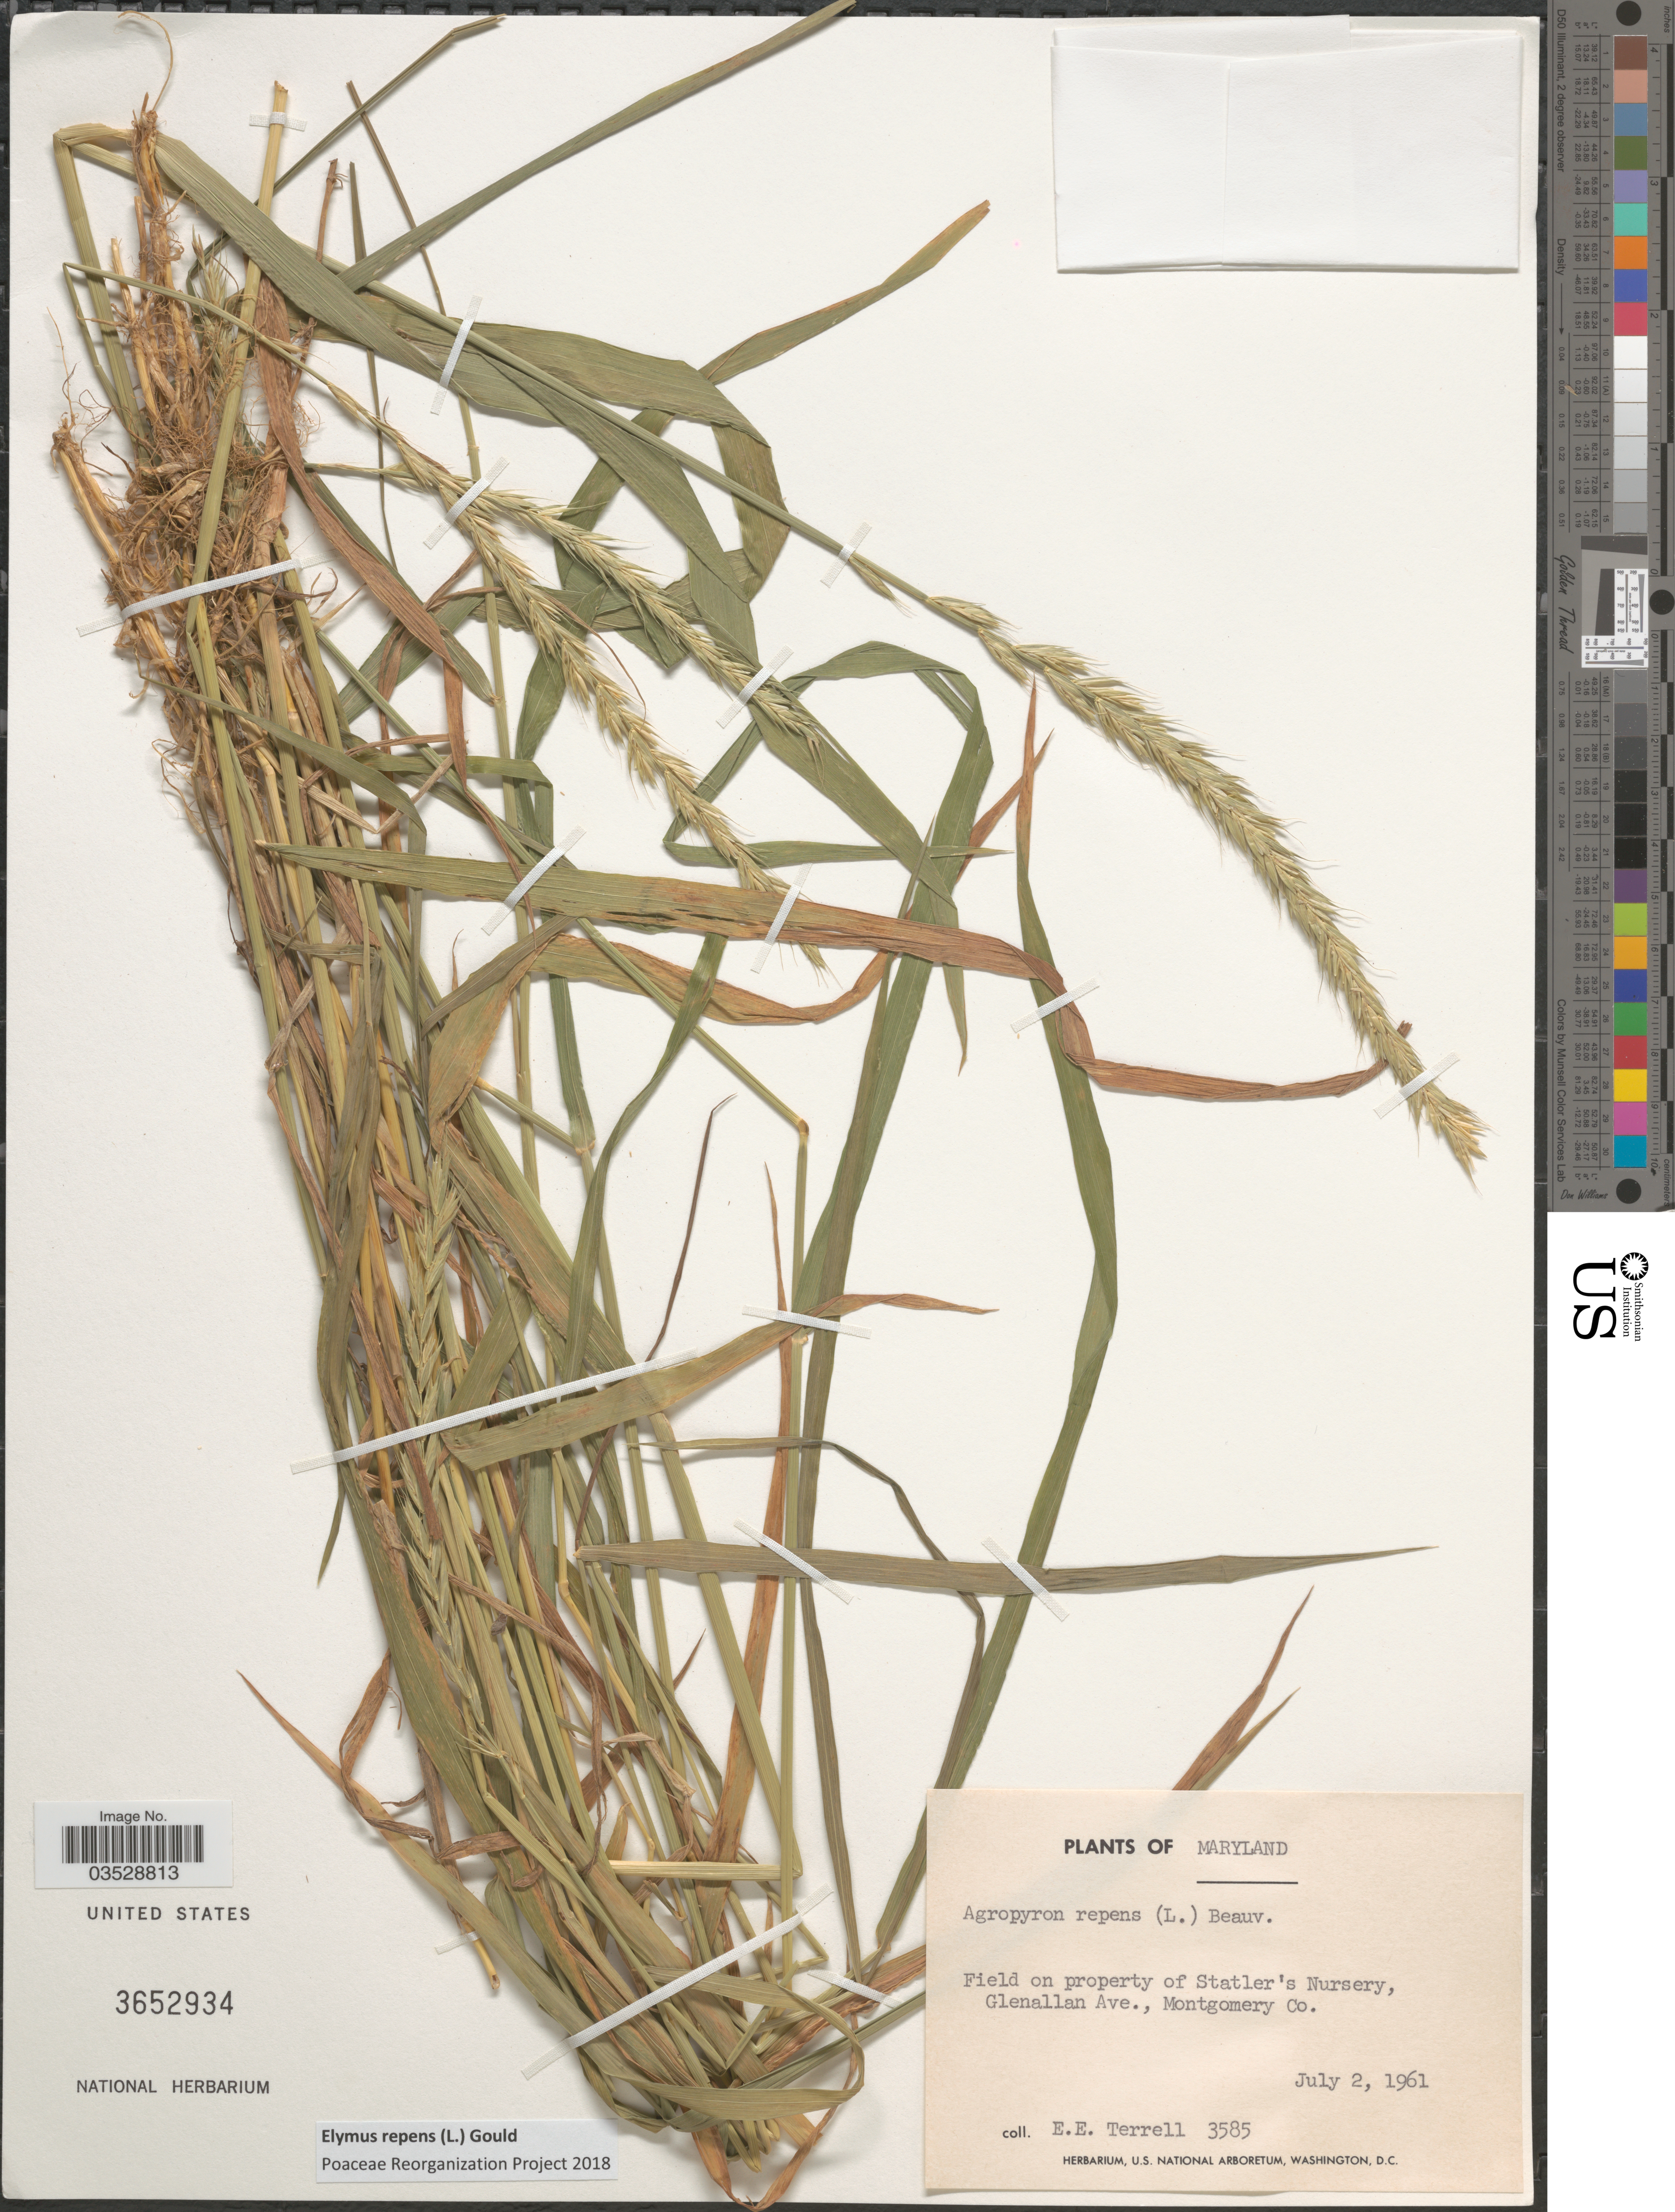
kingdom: Plantae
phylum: Tracheophyta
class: Liliopsida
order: Poales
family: Poaceae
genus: Elymus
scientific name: Elymus repens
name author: (L.) Gould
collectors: E. E. Terrell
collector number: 3585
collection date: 1961-07-02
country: United States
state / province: Maryland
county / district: Montgomery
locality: Field on property of Statler's Nursery, Glenallan Ave., Montgomery Co.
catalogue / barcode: US 3652934